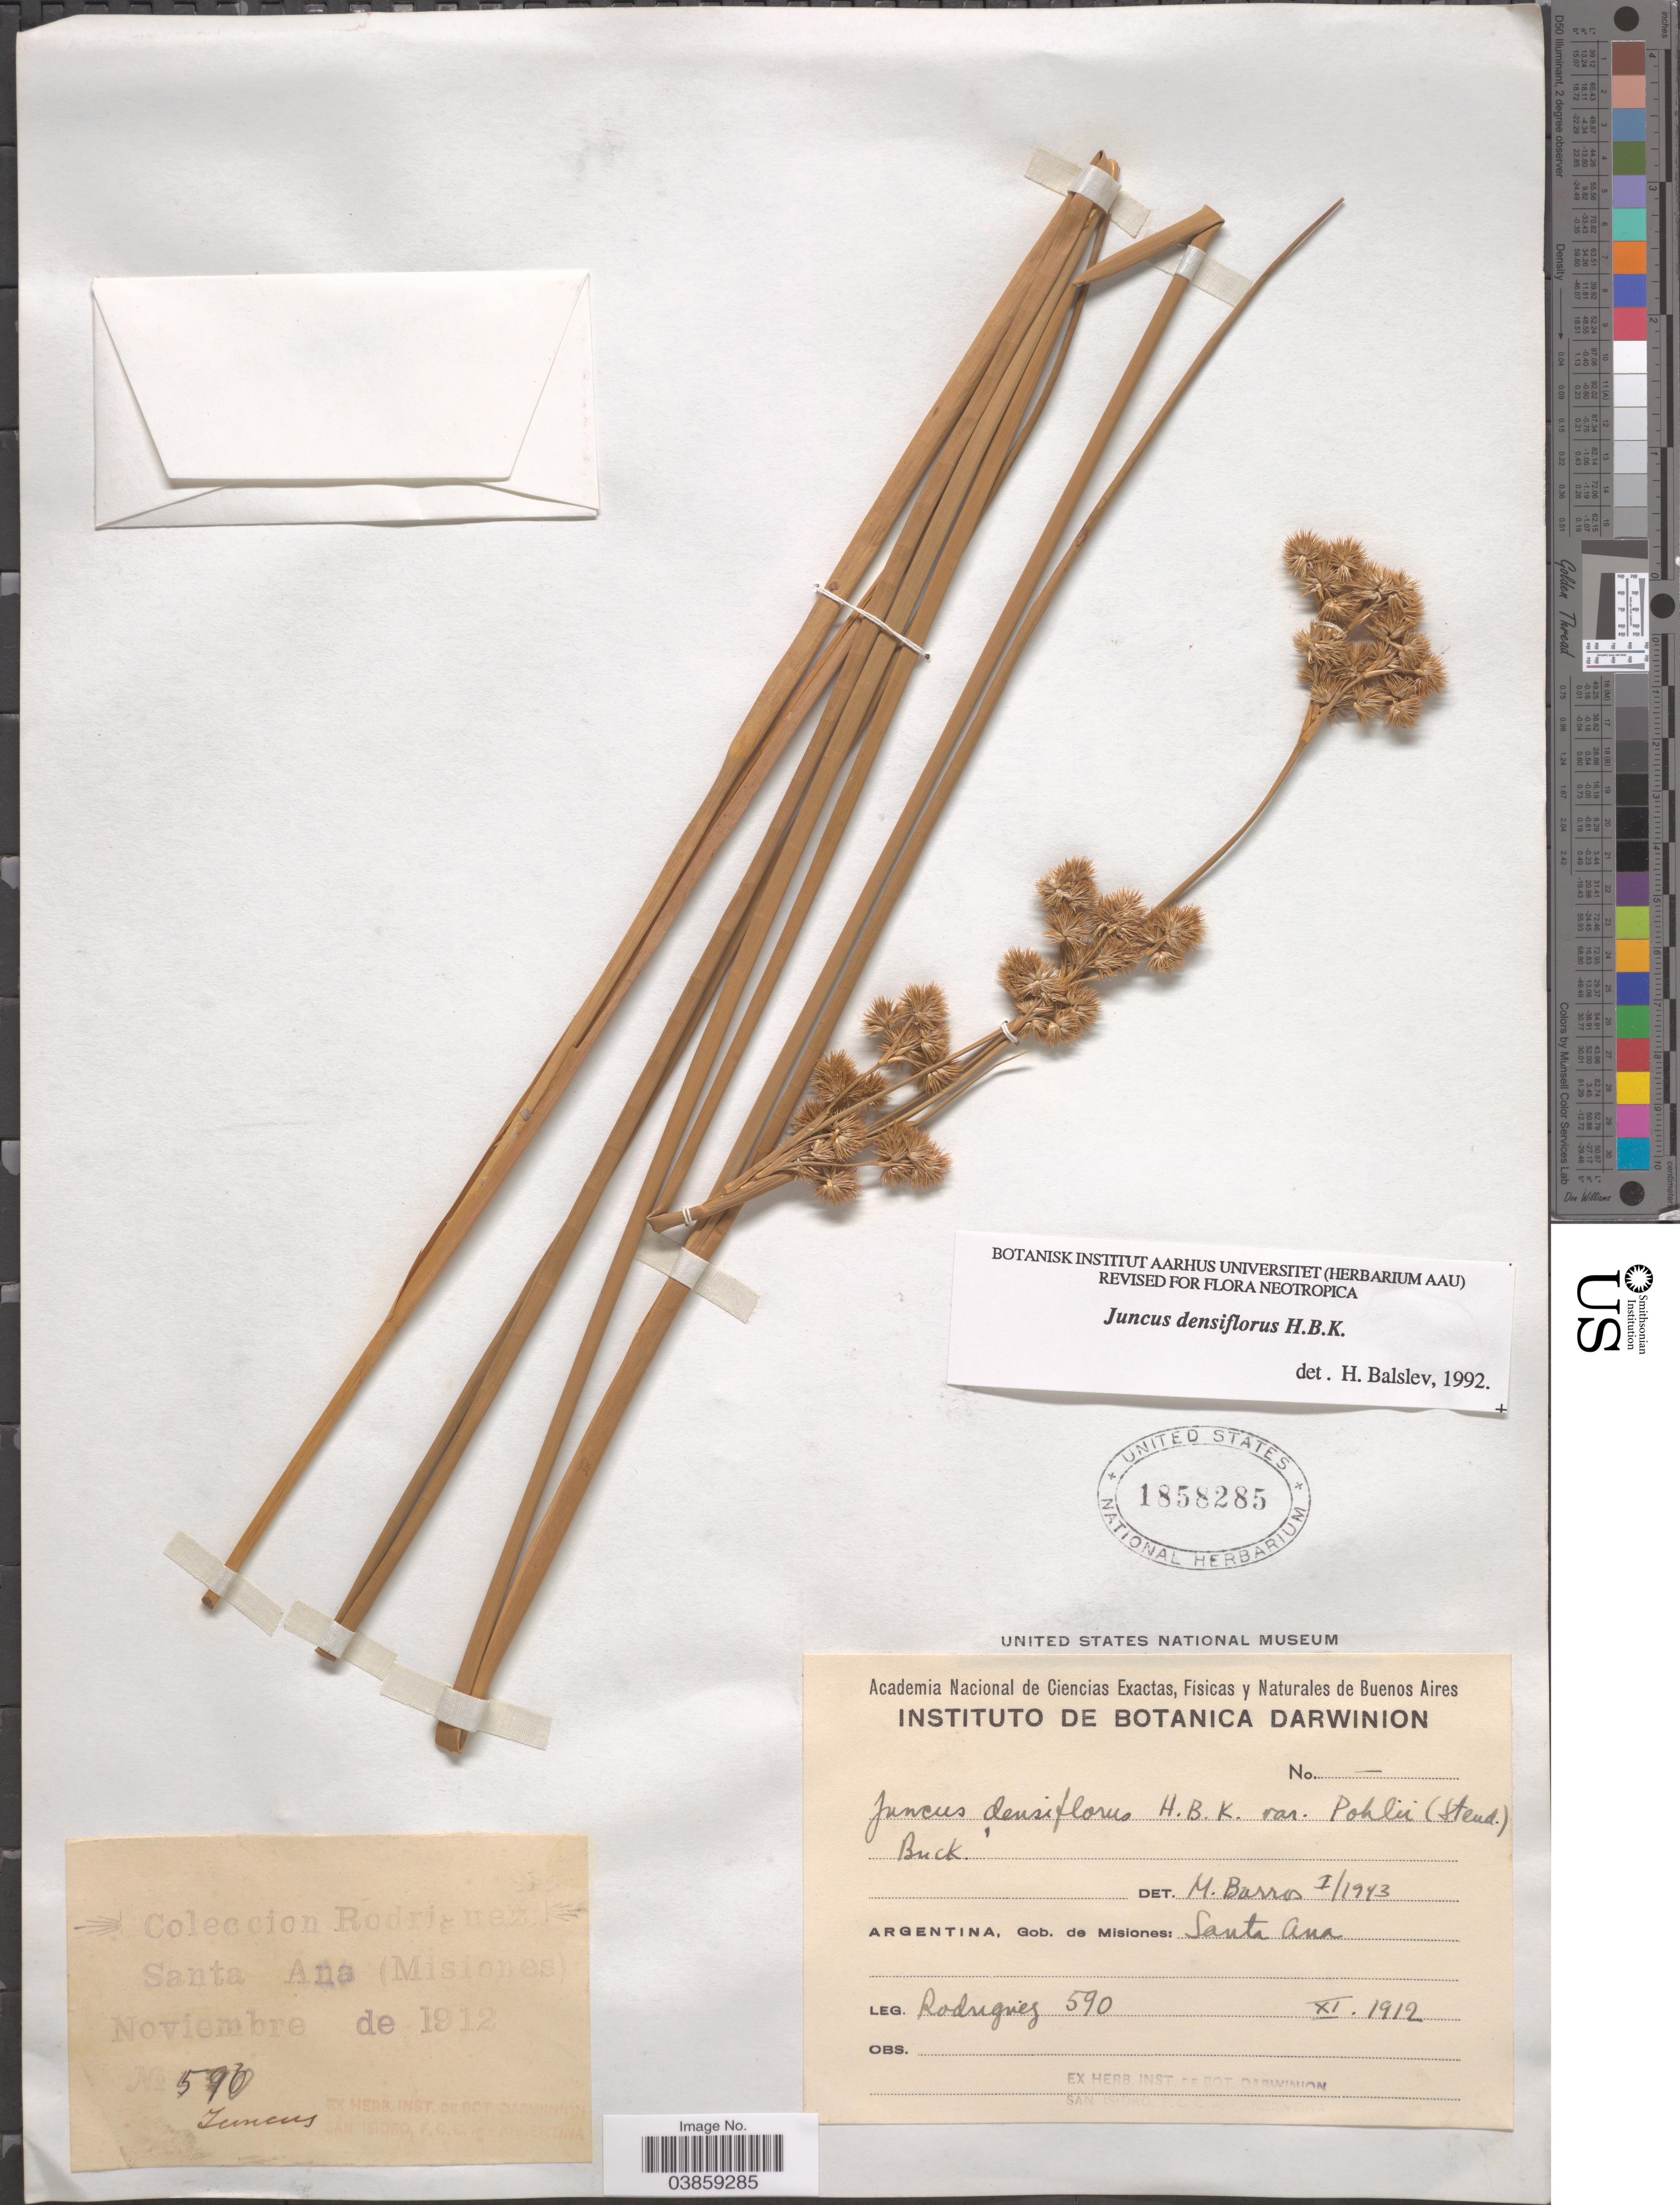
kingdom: Plantae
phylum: Tracheophyta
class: Liliopsida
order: Poales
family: Juncaceae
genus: Juncus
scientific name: Juncus densiflorus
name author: Kunth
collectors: Rodriguez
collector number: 590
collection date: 1912-11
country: Argentina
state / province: Misiones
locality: Gob. de Misiones: Santa Ana.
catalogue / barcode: US 1858285